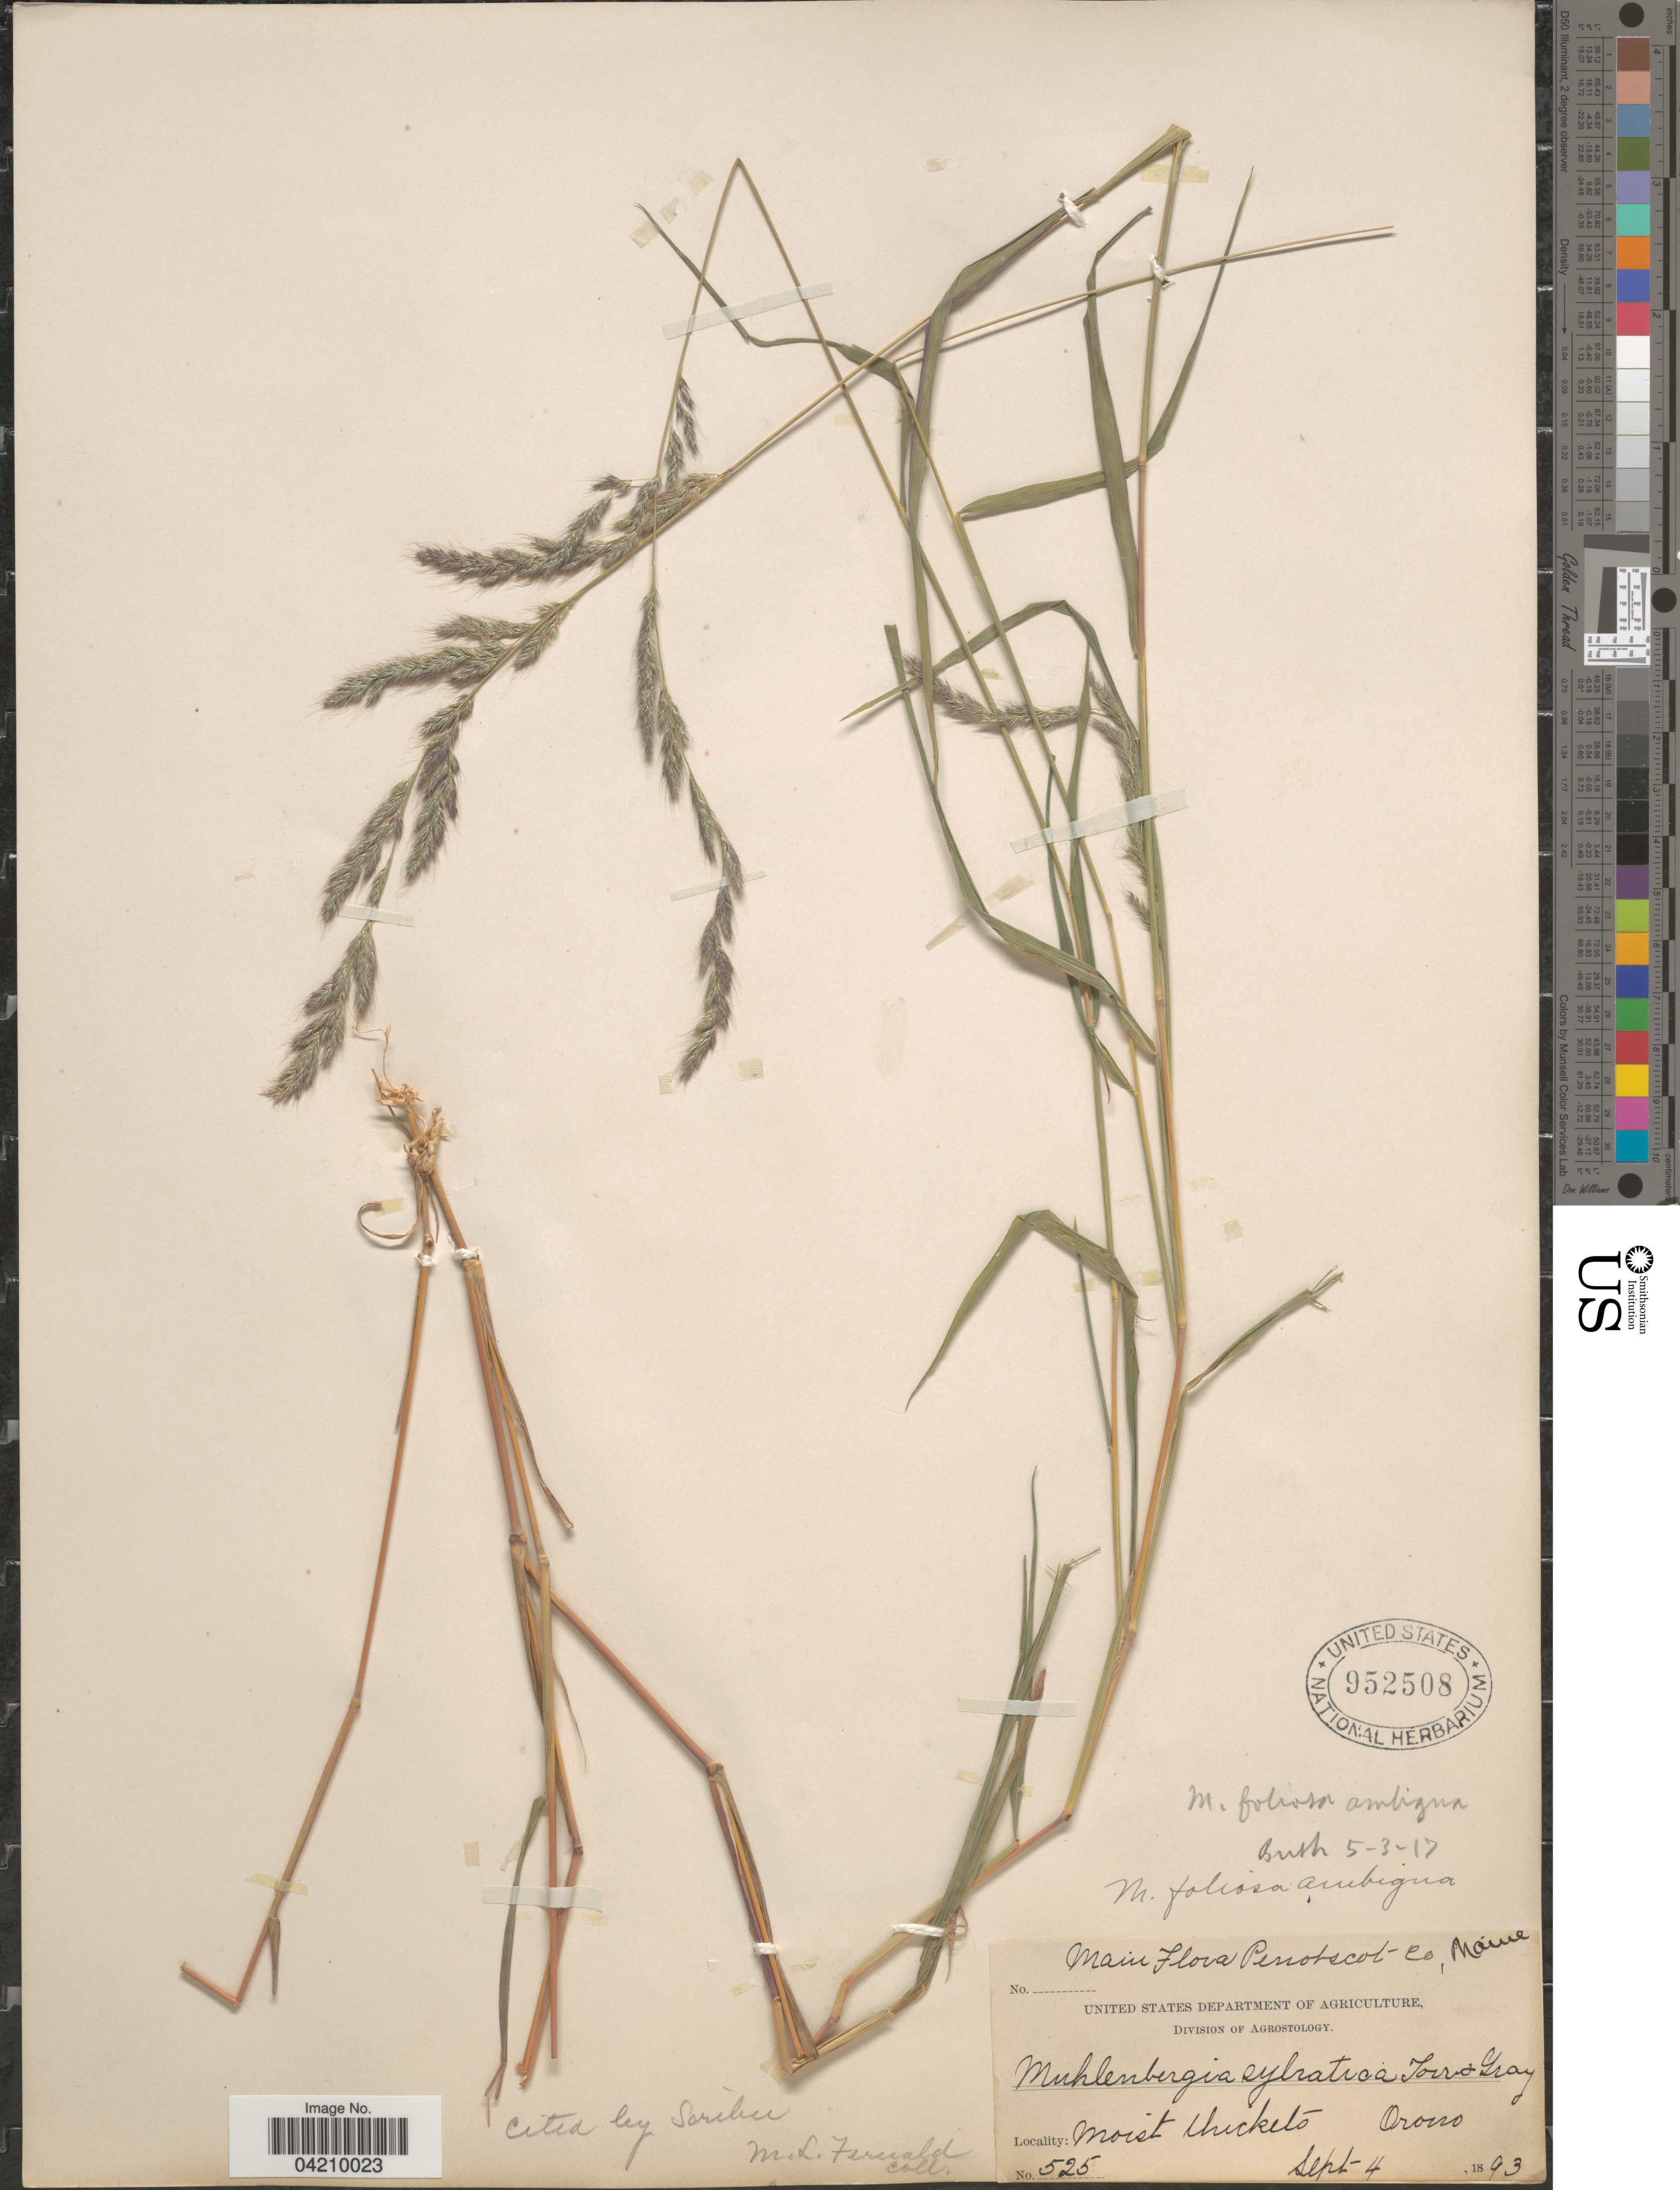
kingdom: Plantae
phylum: Tracheophyta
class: Liliopsida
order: Poales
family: Poaceae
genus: Muhlenbergia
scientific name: Muhlenbergia mexicana var. filiformis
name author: (Torr.) Scribn.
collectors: M. L. Fernald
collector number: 525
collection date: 1893-09-04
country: United States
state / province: Maine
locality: Penobscot Co. Orono.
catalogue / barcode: US 952508